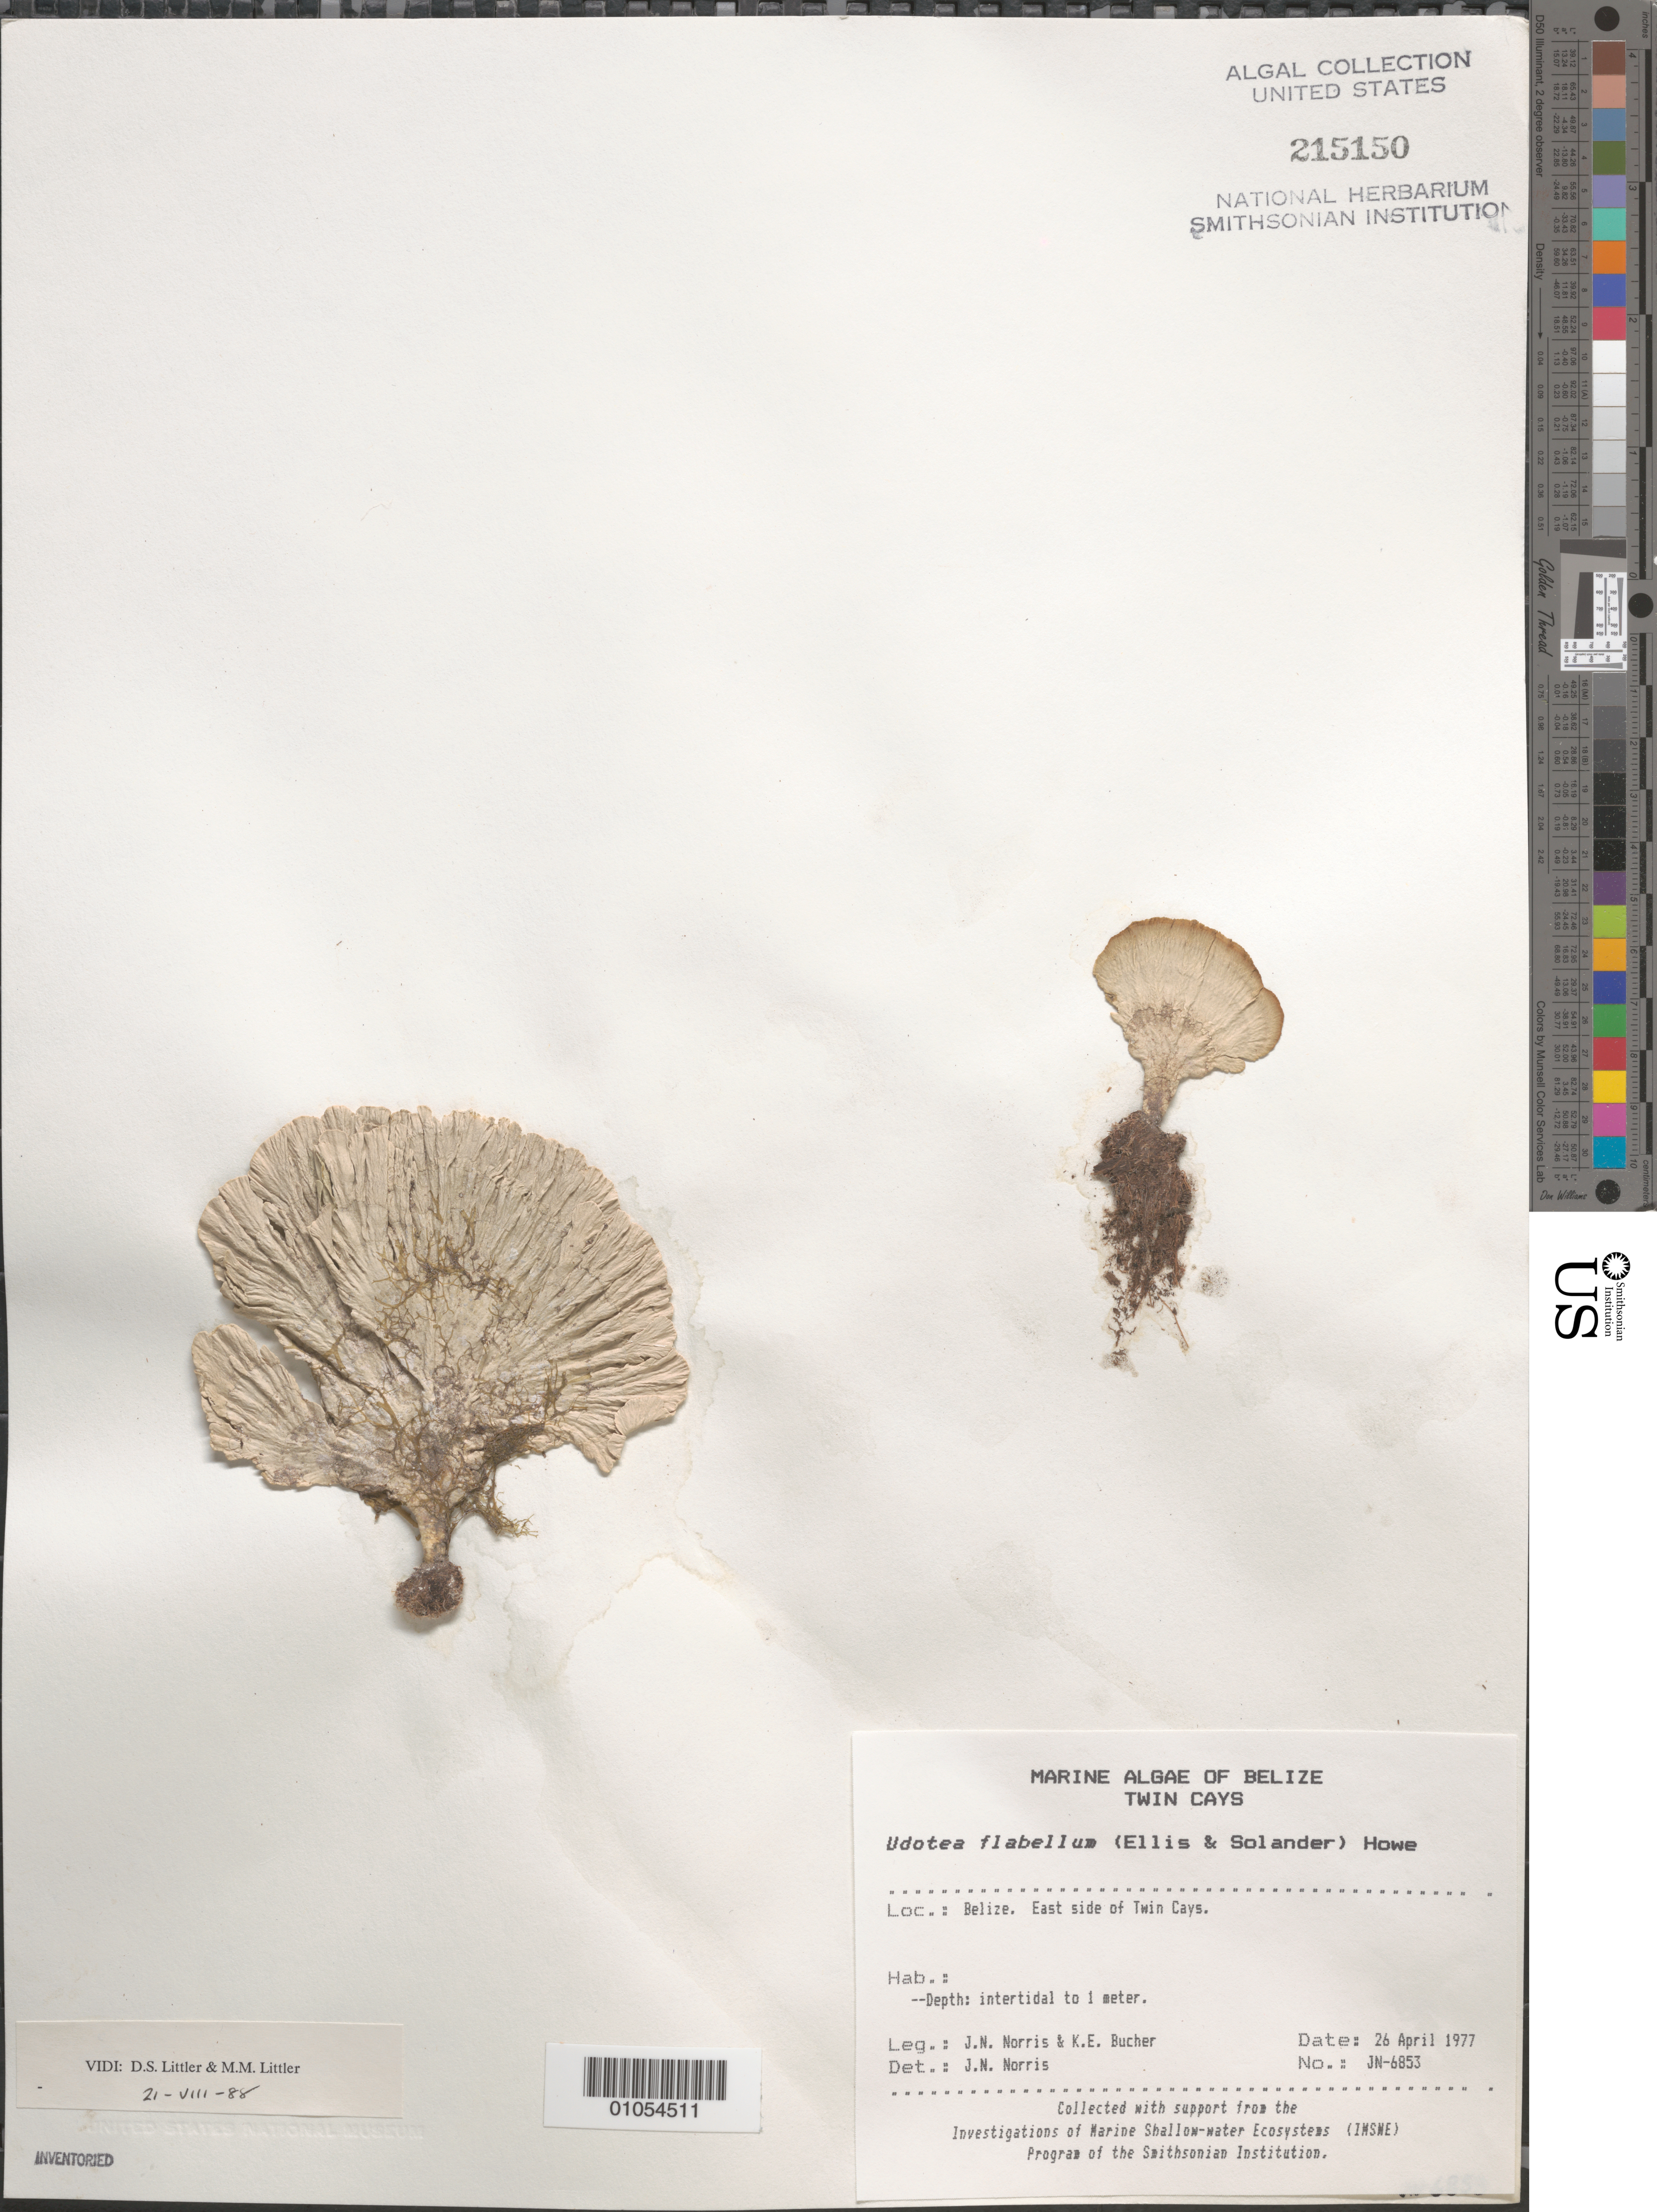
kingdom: Plantae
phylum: Chlorophyta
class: Ulvophyceae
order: Bryopsidales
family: Udoteaceae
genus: Udotea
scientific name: Udotea flabellum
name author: (J. Ellis & Sol.) M. Howe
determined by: Norris, James N.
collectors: J. N. Norris & K. E. Bucher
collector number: JN-6853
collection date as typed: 26 Apr 1977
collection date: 1977-04-26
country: Belize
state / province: Stann Creek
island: Twin Cays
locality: East side of Twin Cays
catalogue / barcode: US 215150